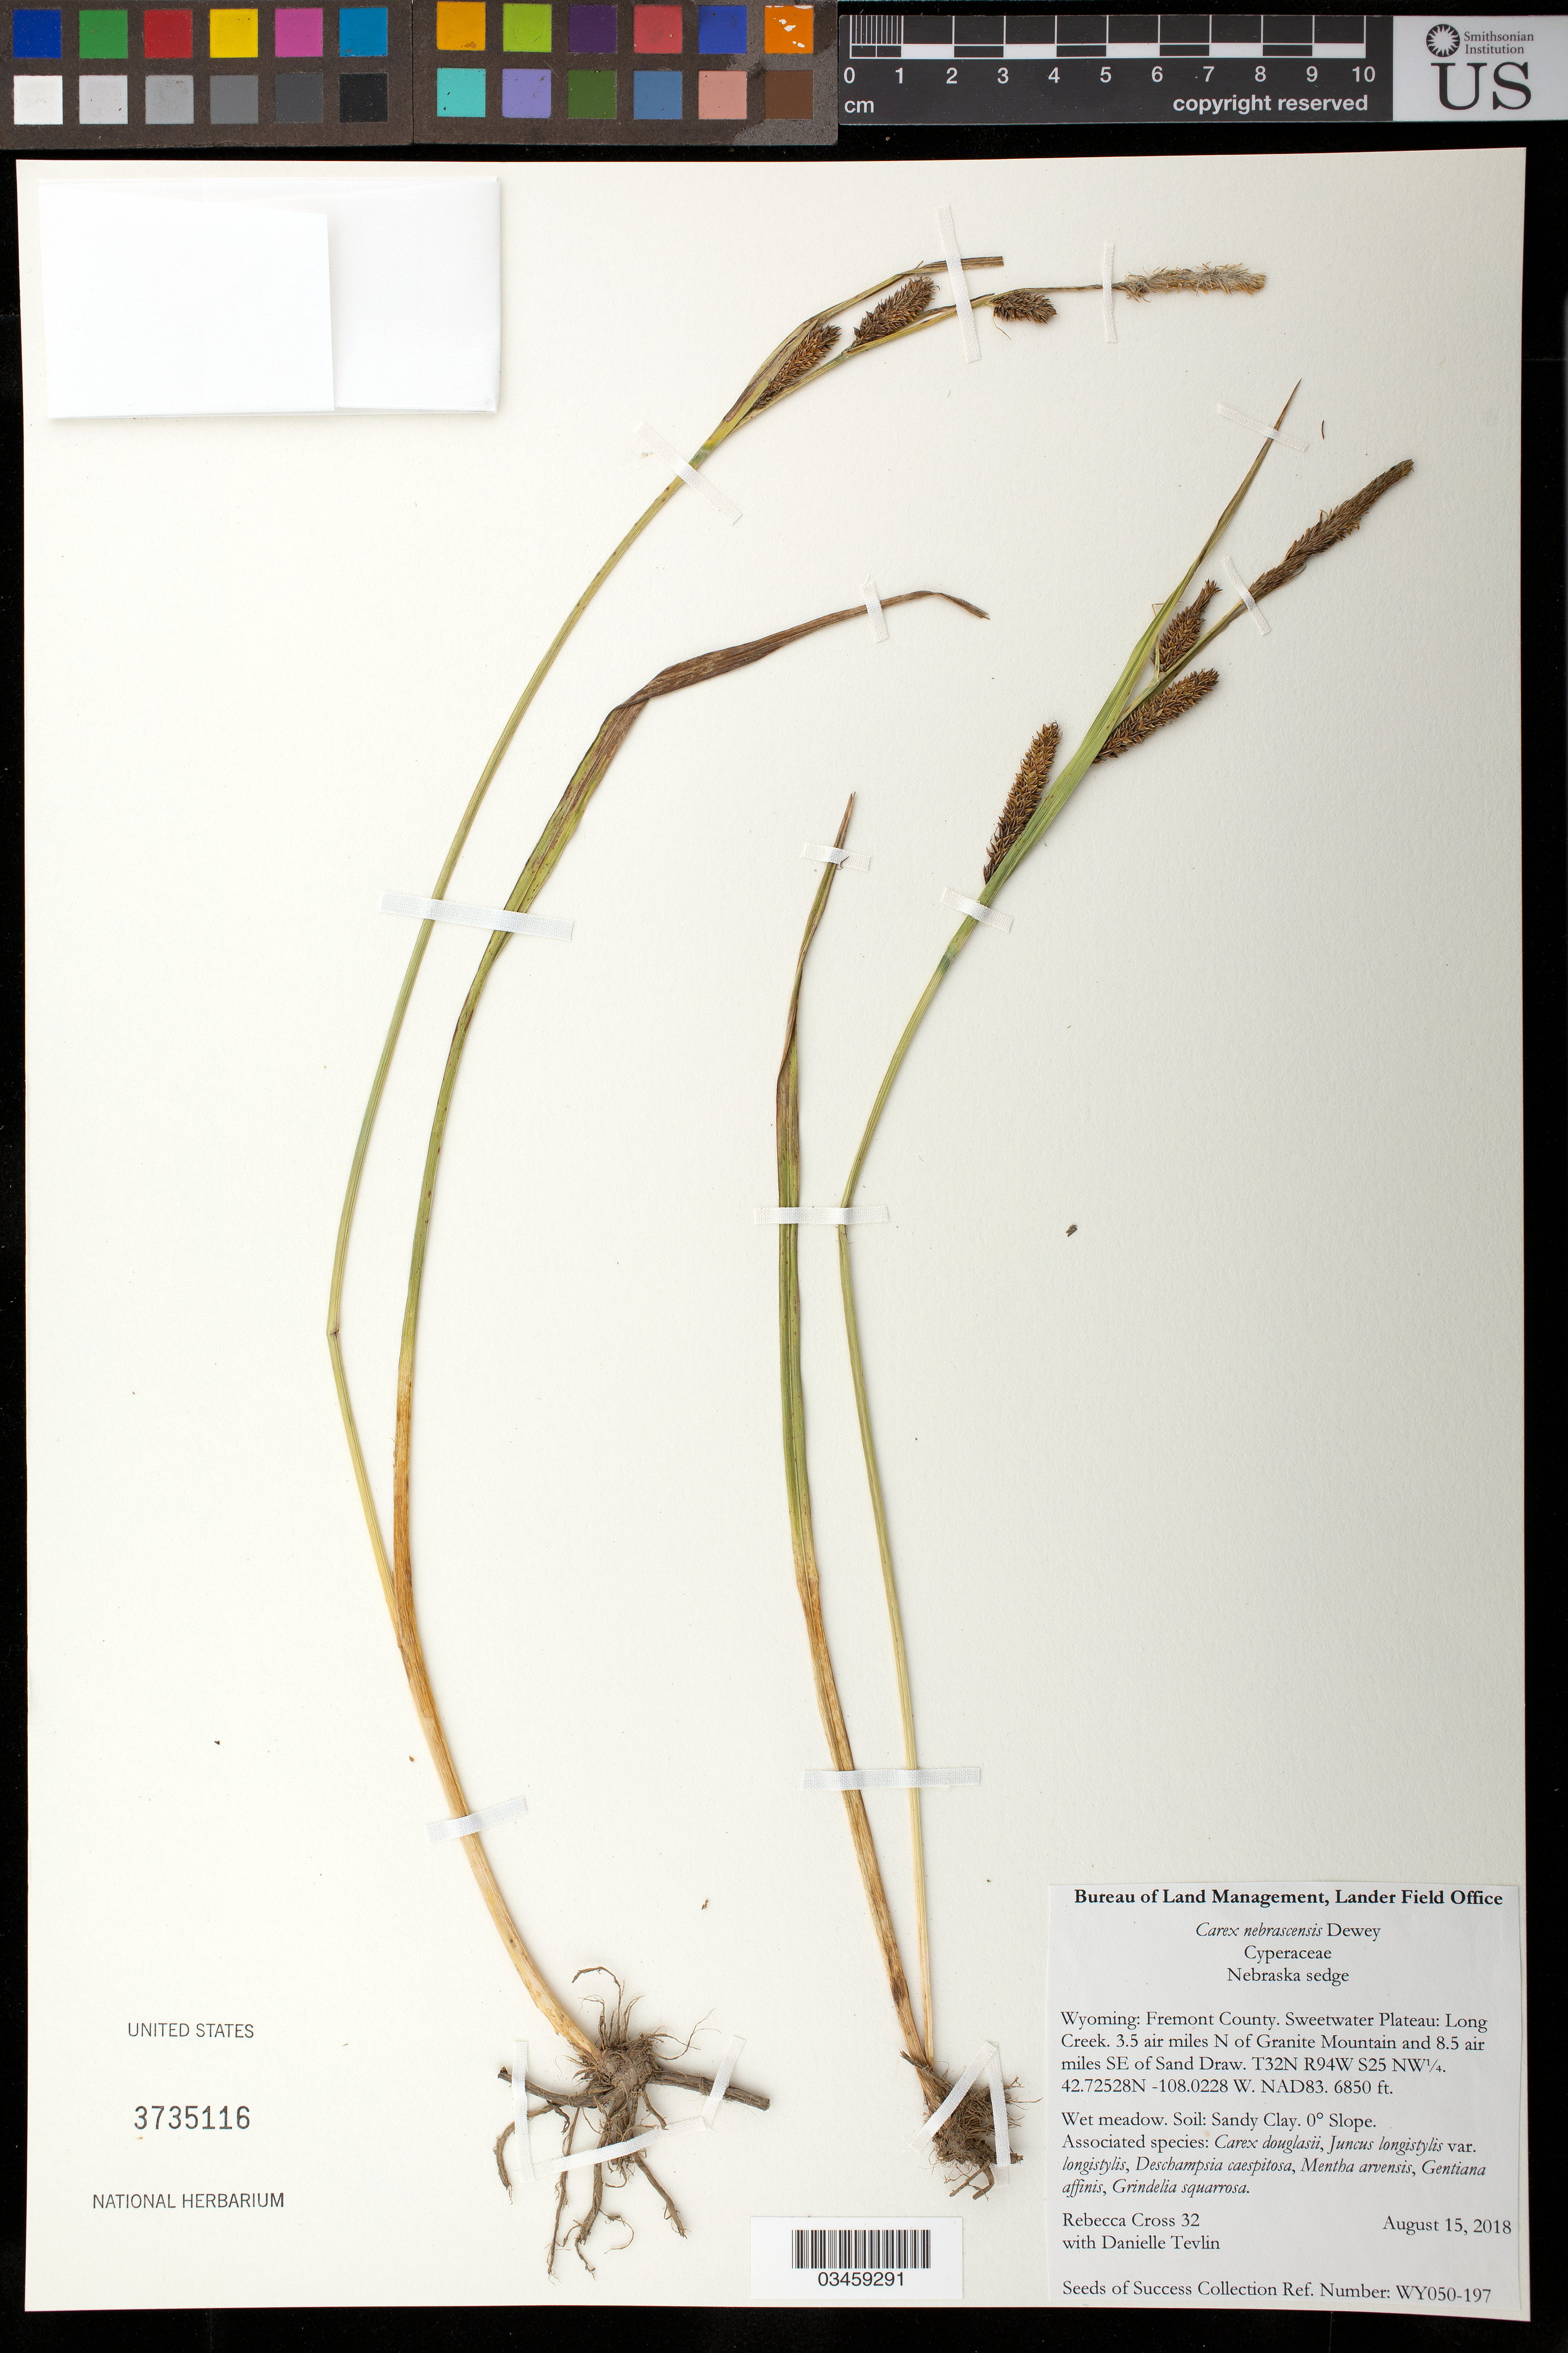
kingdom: Plantae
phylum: Tracheophyta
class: Liliopsida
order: Poales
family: Cyperaceae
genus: Carex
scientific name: Carex nebrascensis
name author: Dewey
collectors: R. Cross & D. Tevlin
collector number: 32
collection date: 2018-08-15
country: United States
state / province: Wyoming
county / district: Fremont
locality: Sweetwater Plateau, Long Creek, 3.5 air mi. N of Granite Mt and 8.5 air mi. SE of Sand Draw T32N R94W S25 NW1/4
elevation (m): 2088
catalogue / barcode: US 3735116